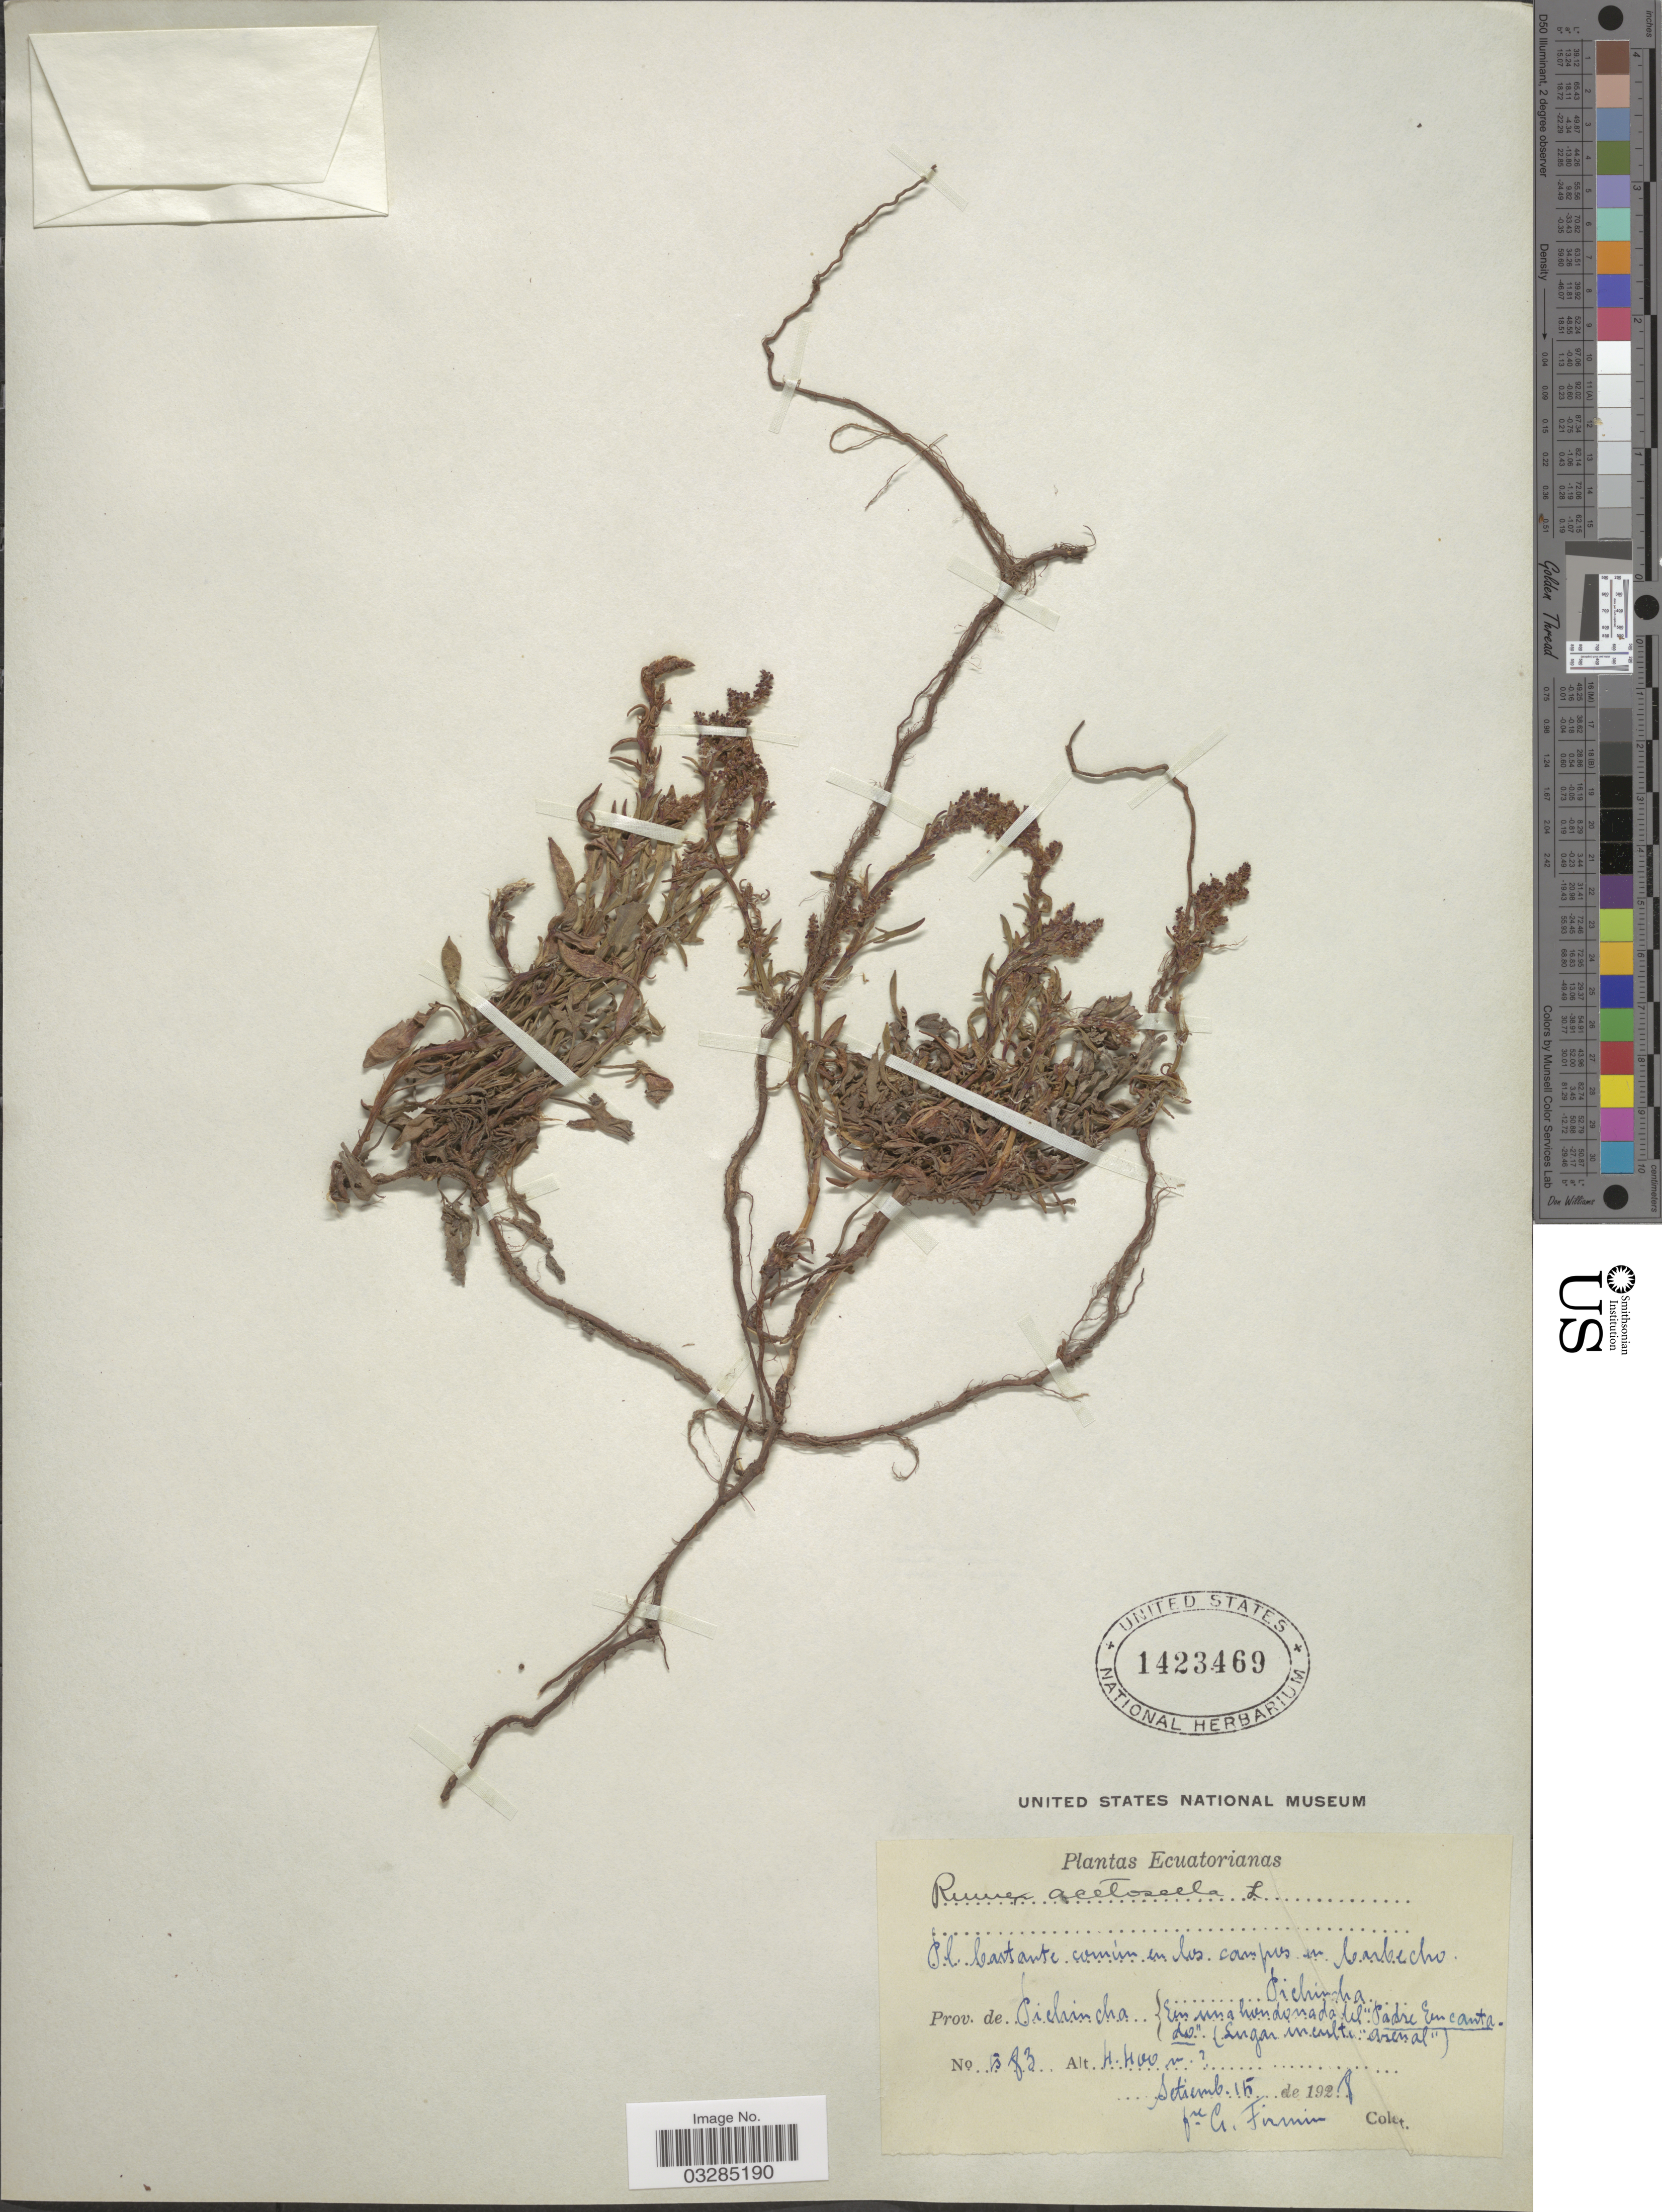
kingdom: Plantae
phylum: Tracheophyta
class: Magnoliopsida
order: Caryophyllales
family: Polygonaceae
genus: Rumex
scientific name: Rumex acetosella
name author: L.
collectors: F. Firmin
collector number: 1383*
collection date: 1928-09-15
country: Ecuador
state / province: Pichincha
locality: Pichincha. En una hondonado del "Padre Encantada" (Lugar inculti "arenal").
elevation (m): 4400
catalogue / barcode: US 1423469